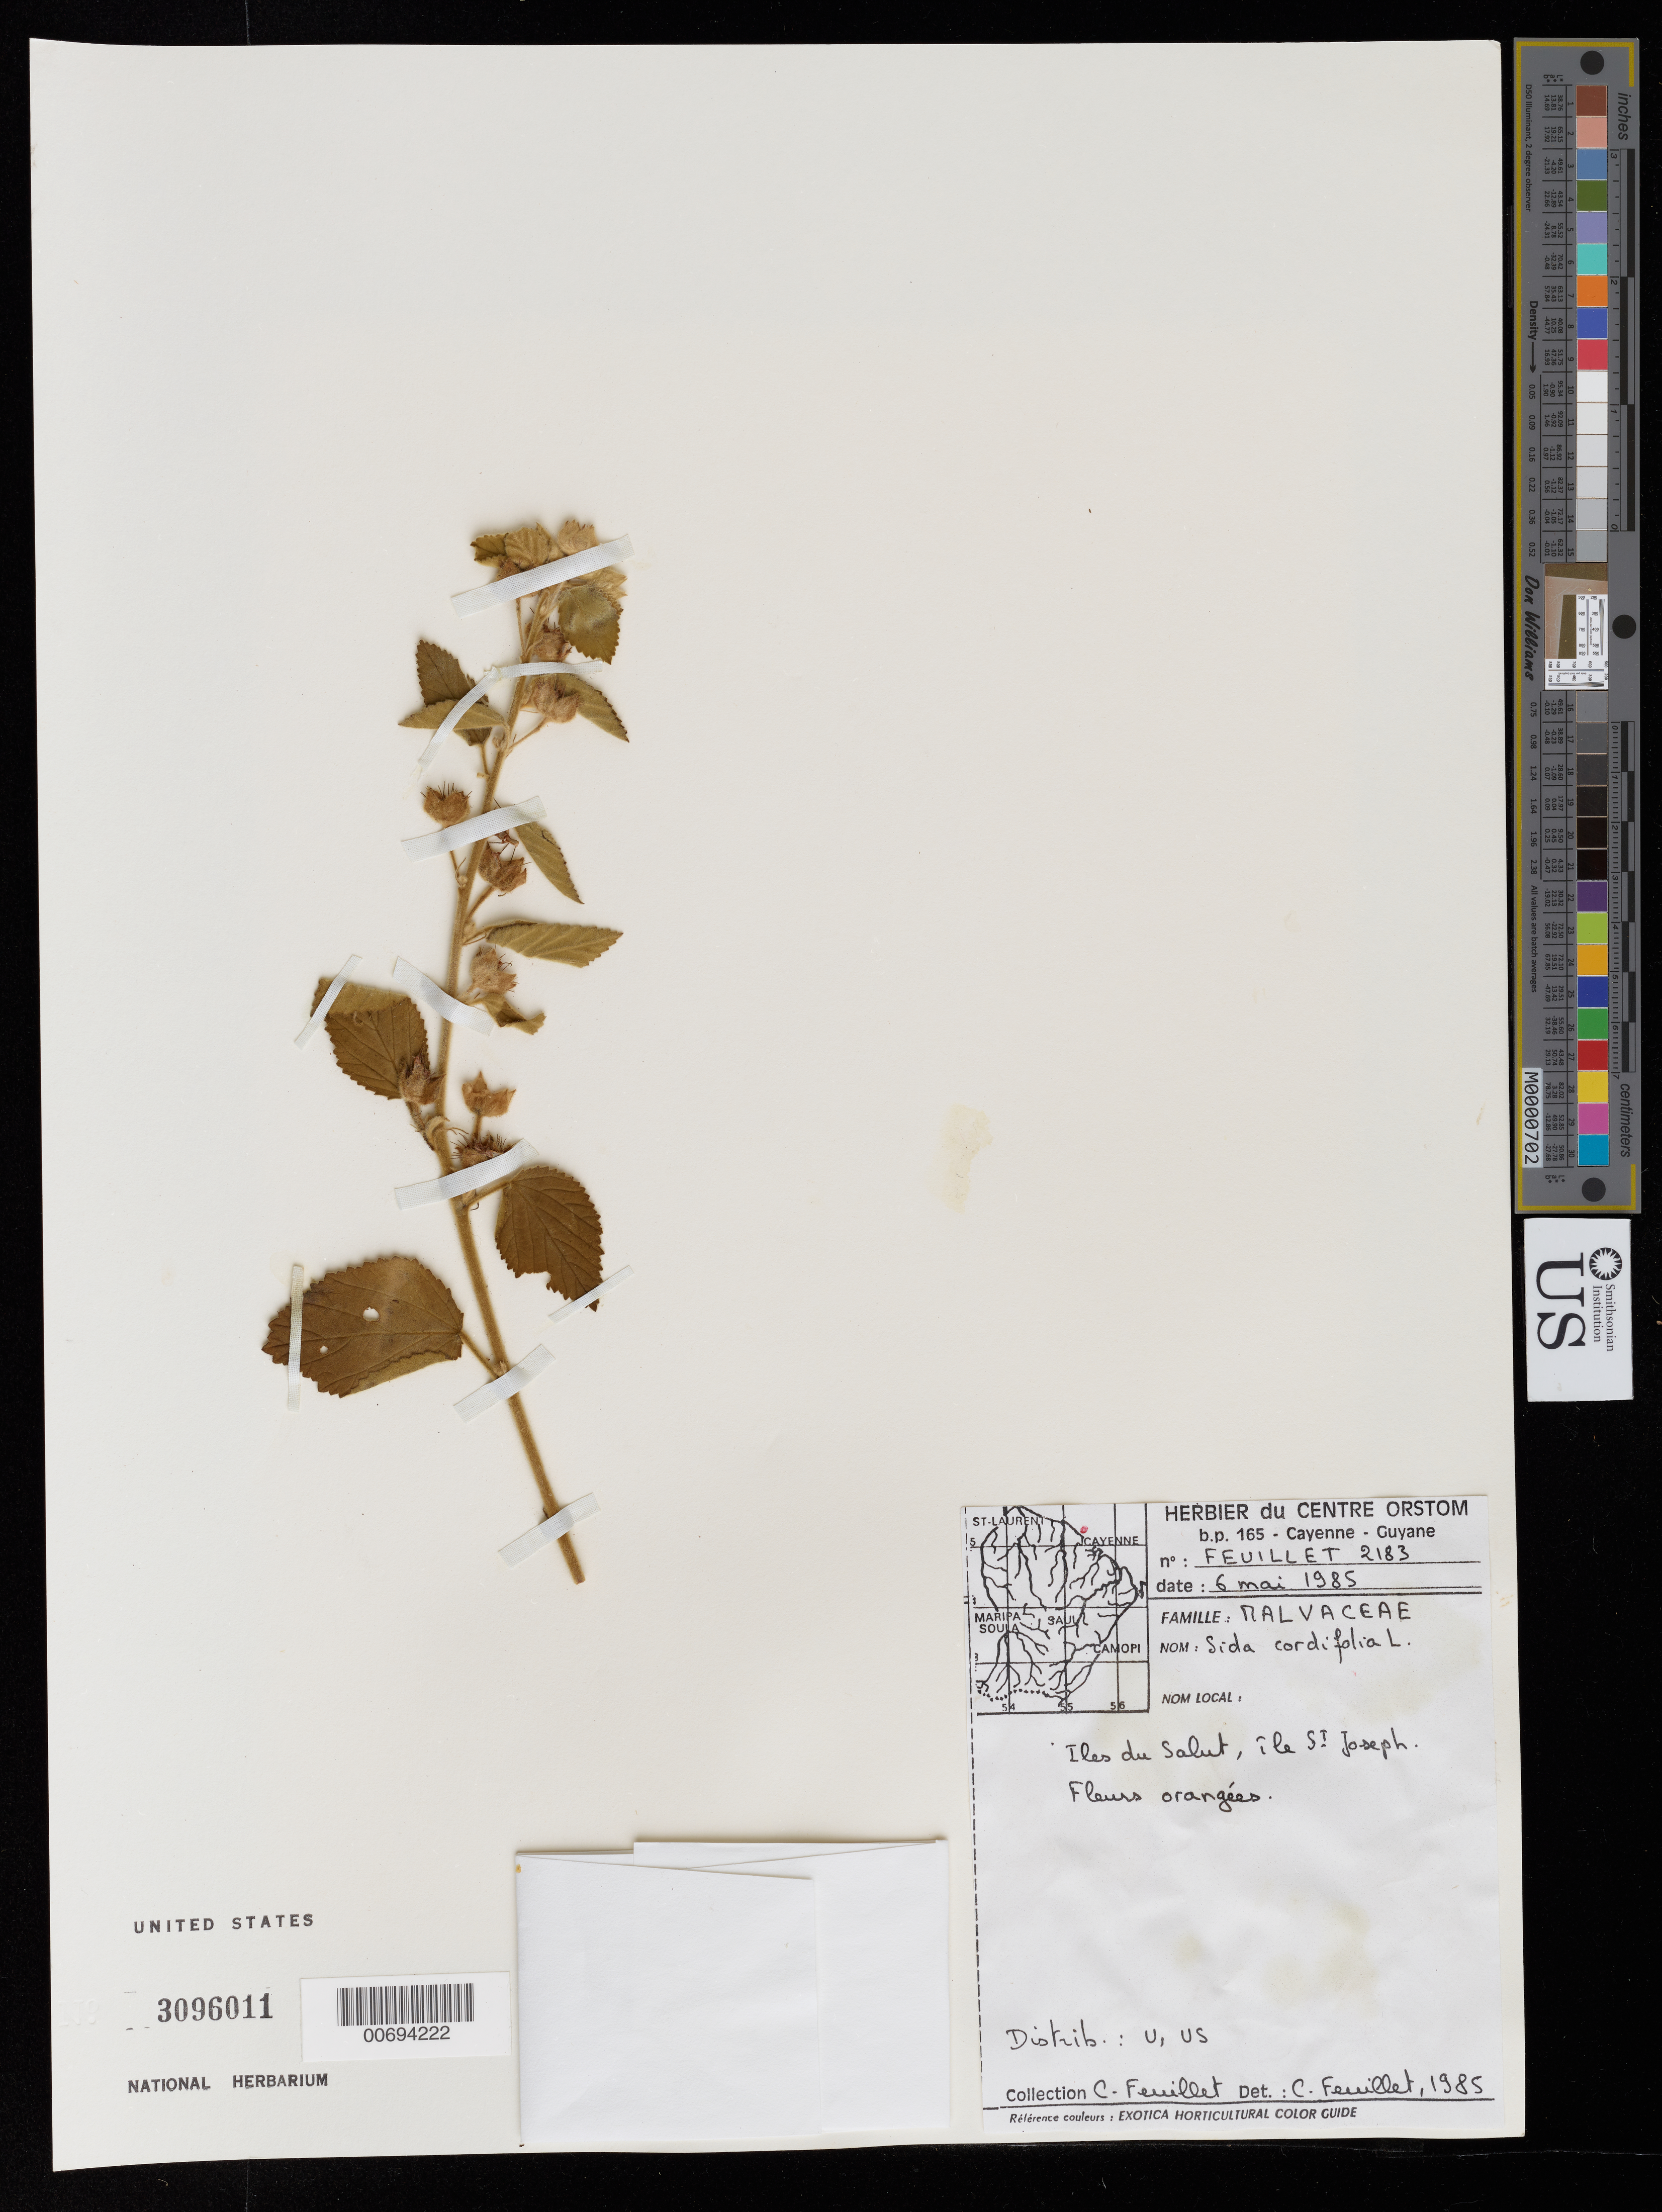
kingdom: Plantae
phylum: Tracheophyta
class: Magnoliopsida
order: Malvales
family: Malvaceae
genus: Sida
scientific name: Sida cordifolia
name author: L.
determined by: Feuillet, C.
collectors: C. Feuillet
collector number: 2183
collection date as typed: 6-May-85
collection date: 1985-05-06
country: French Guiana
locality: Iles du Salut, Ile St. Joseph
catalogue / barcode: US 3096011